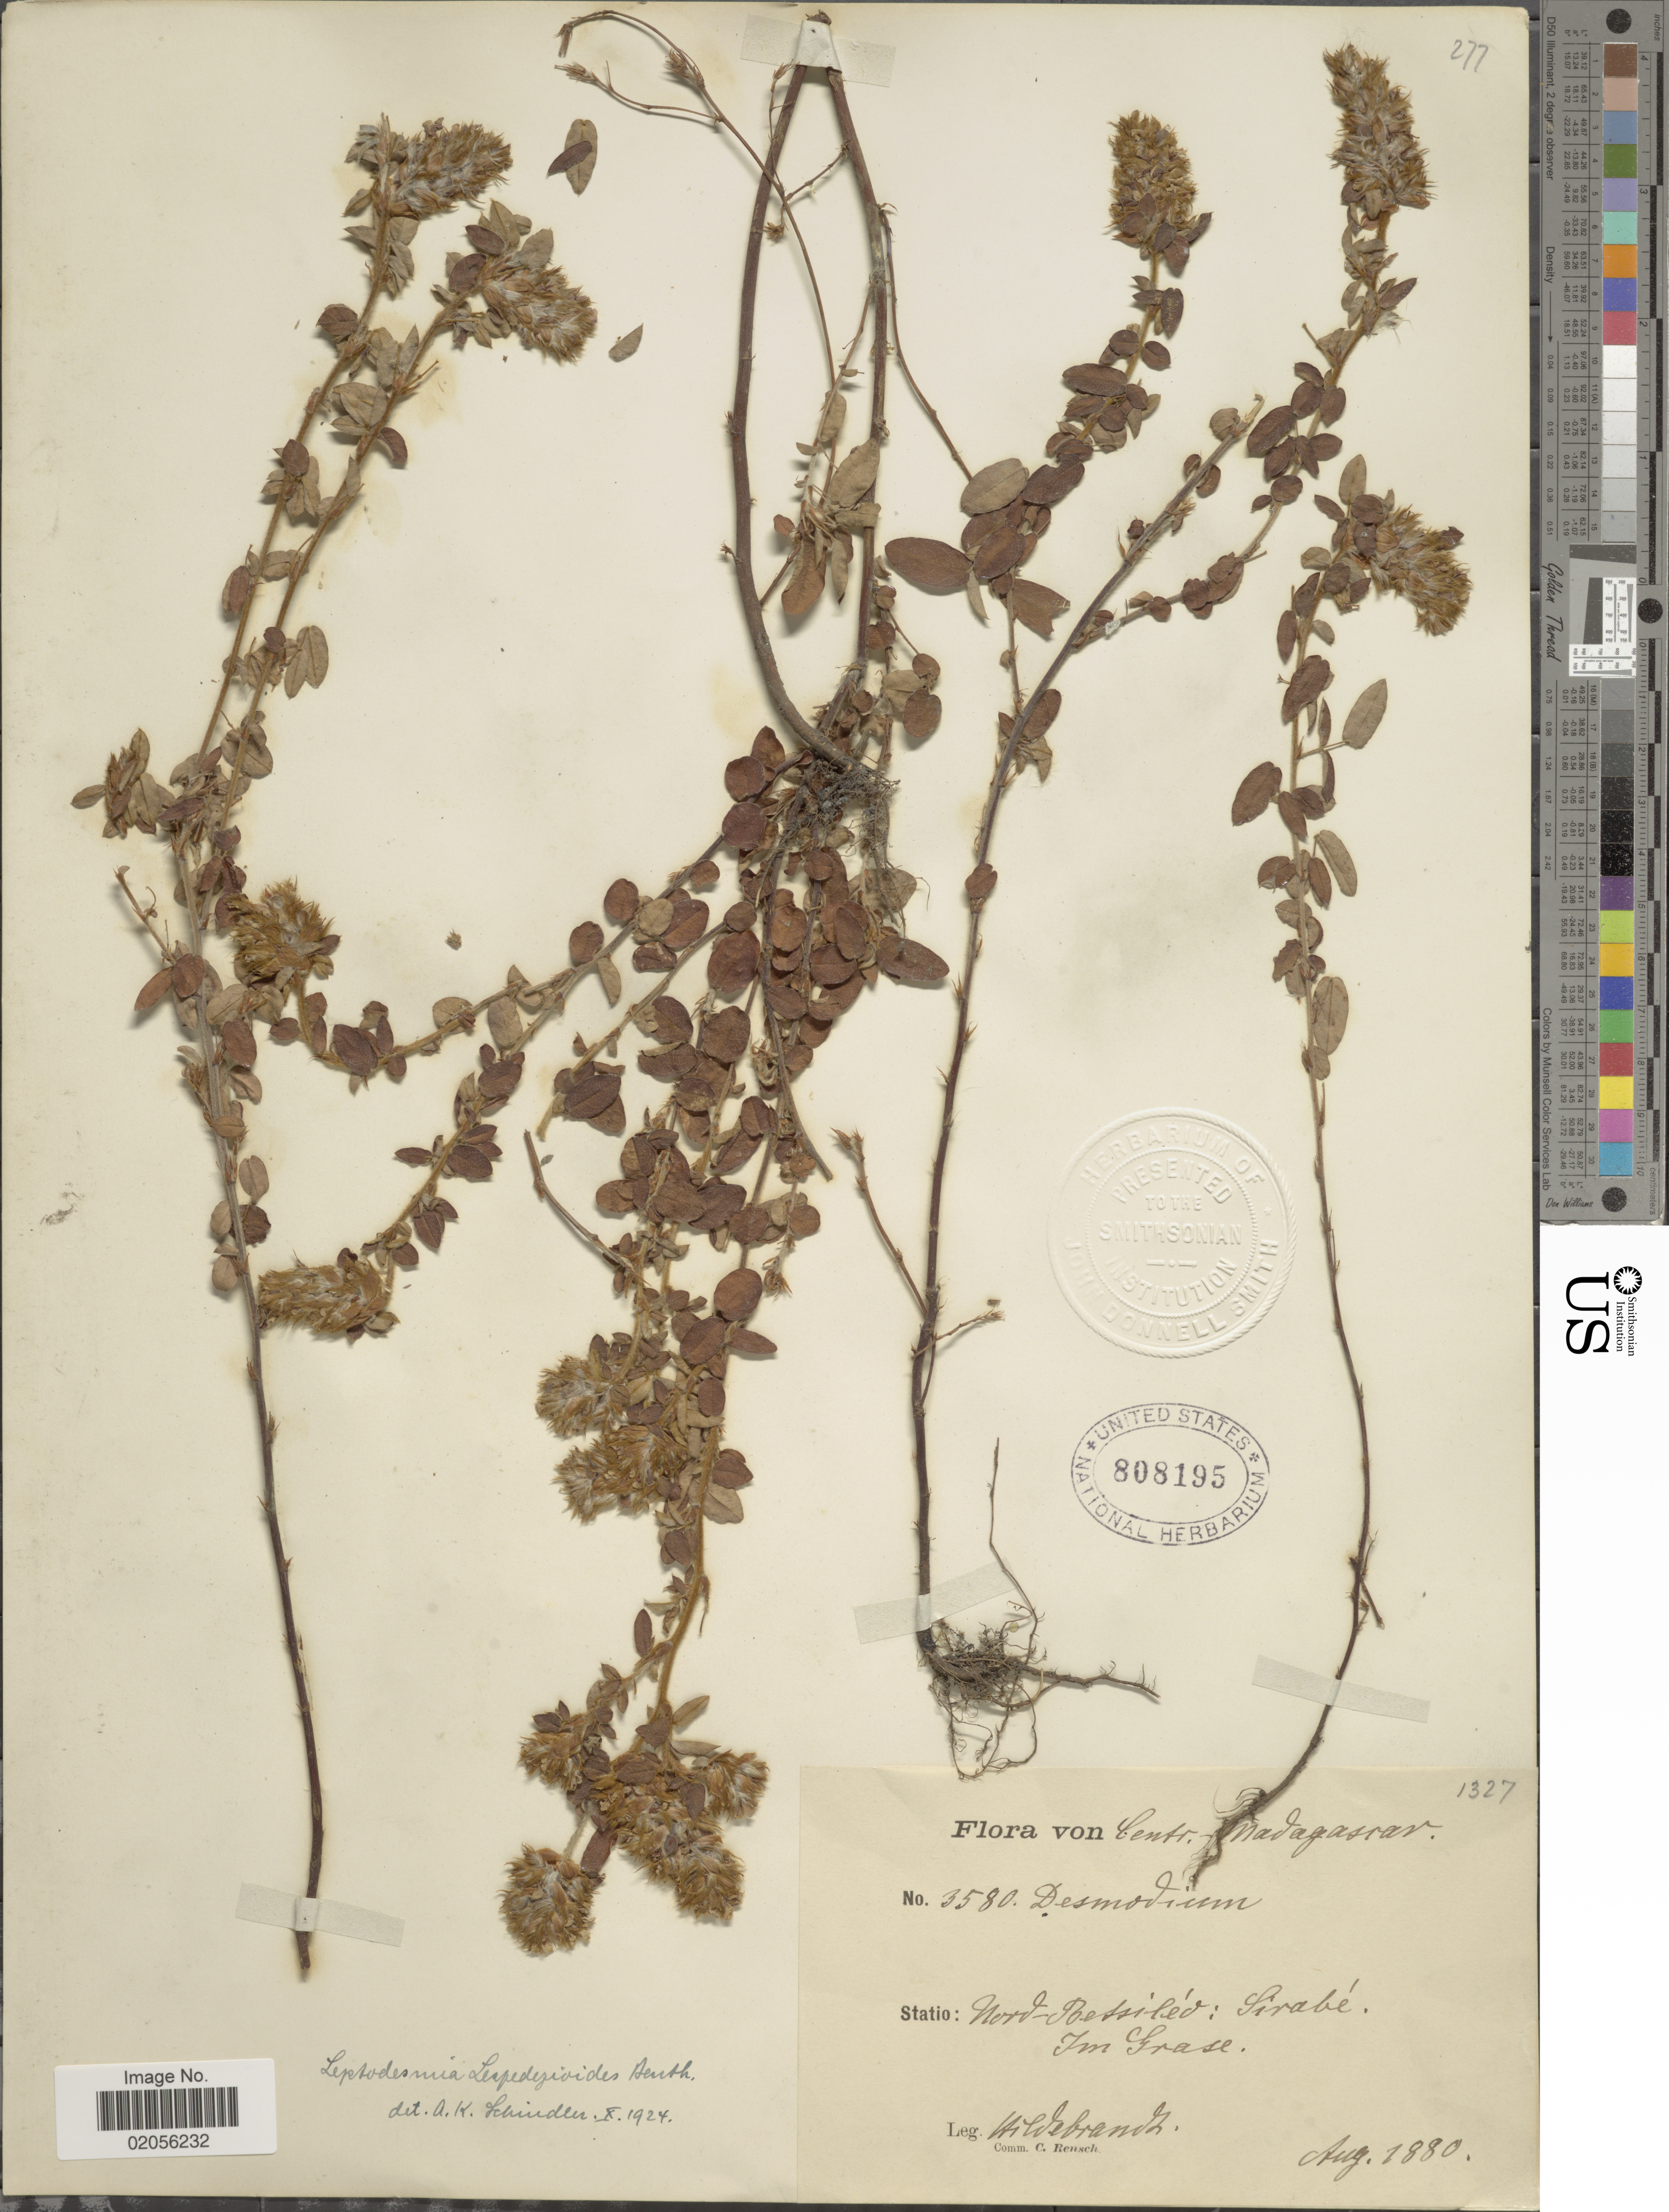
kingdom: Plantae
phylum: Tracheophyta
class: Magnoliopsida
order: Fabales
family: Fabaceae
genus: Leptodesmia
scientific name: Leptodesmia lespedezioides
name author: Benth.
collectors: J. Hildebrandt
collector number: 3580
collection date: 1880-08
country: Madagascar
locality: Centr. Madagascar. Nord-Bessiles: Sirabé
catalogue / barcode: US 8080195